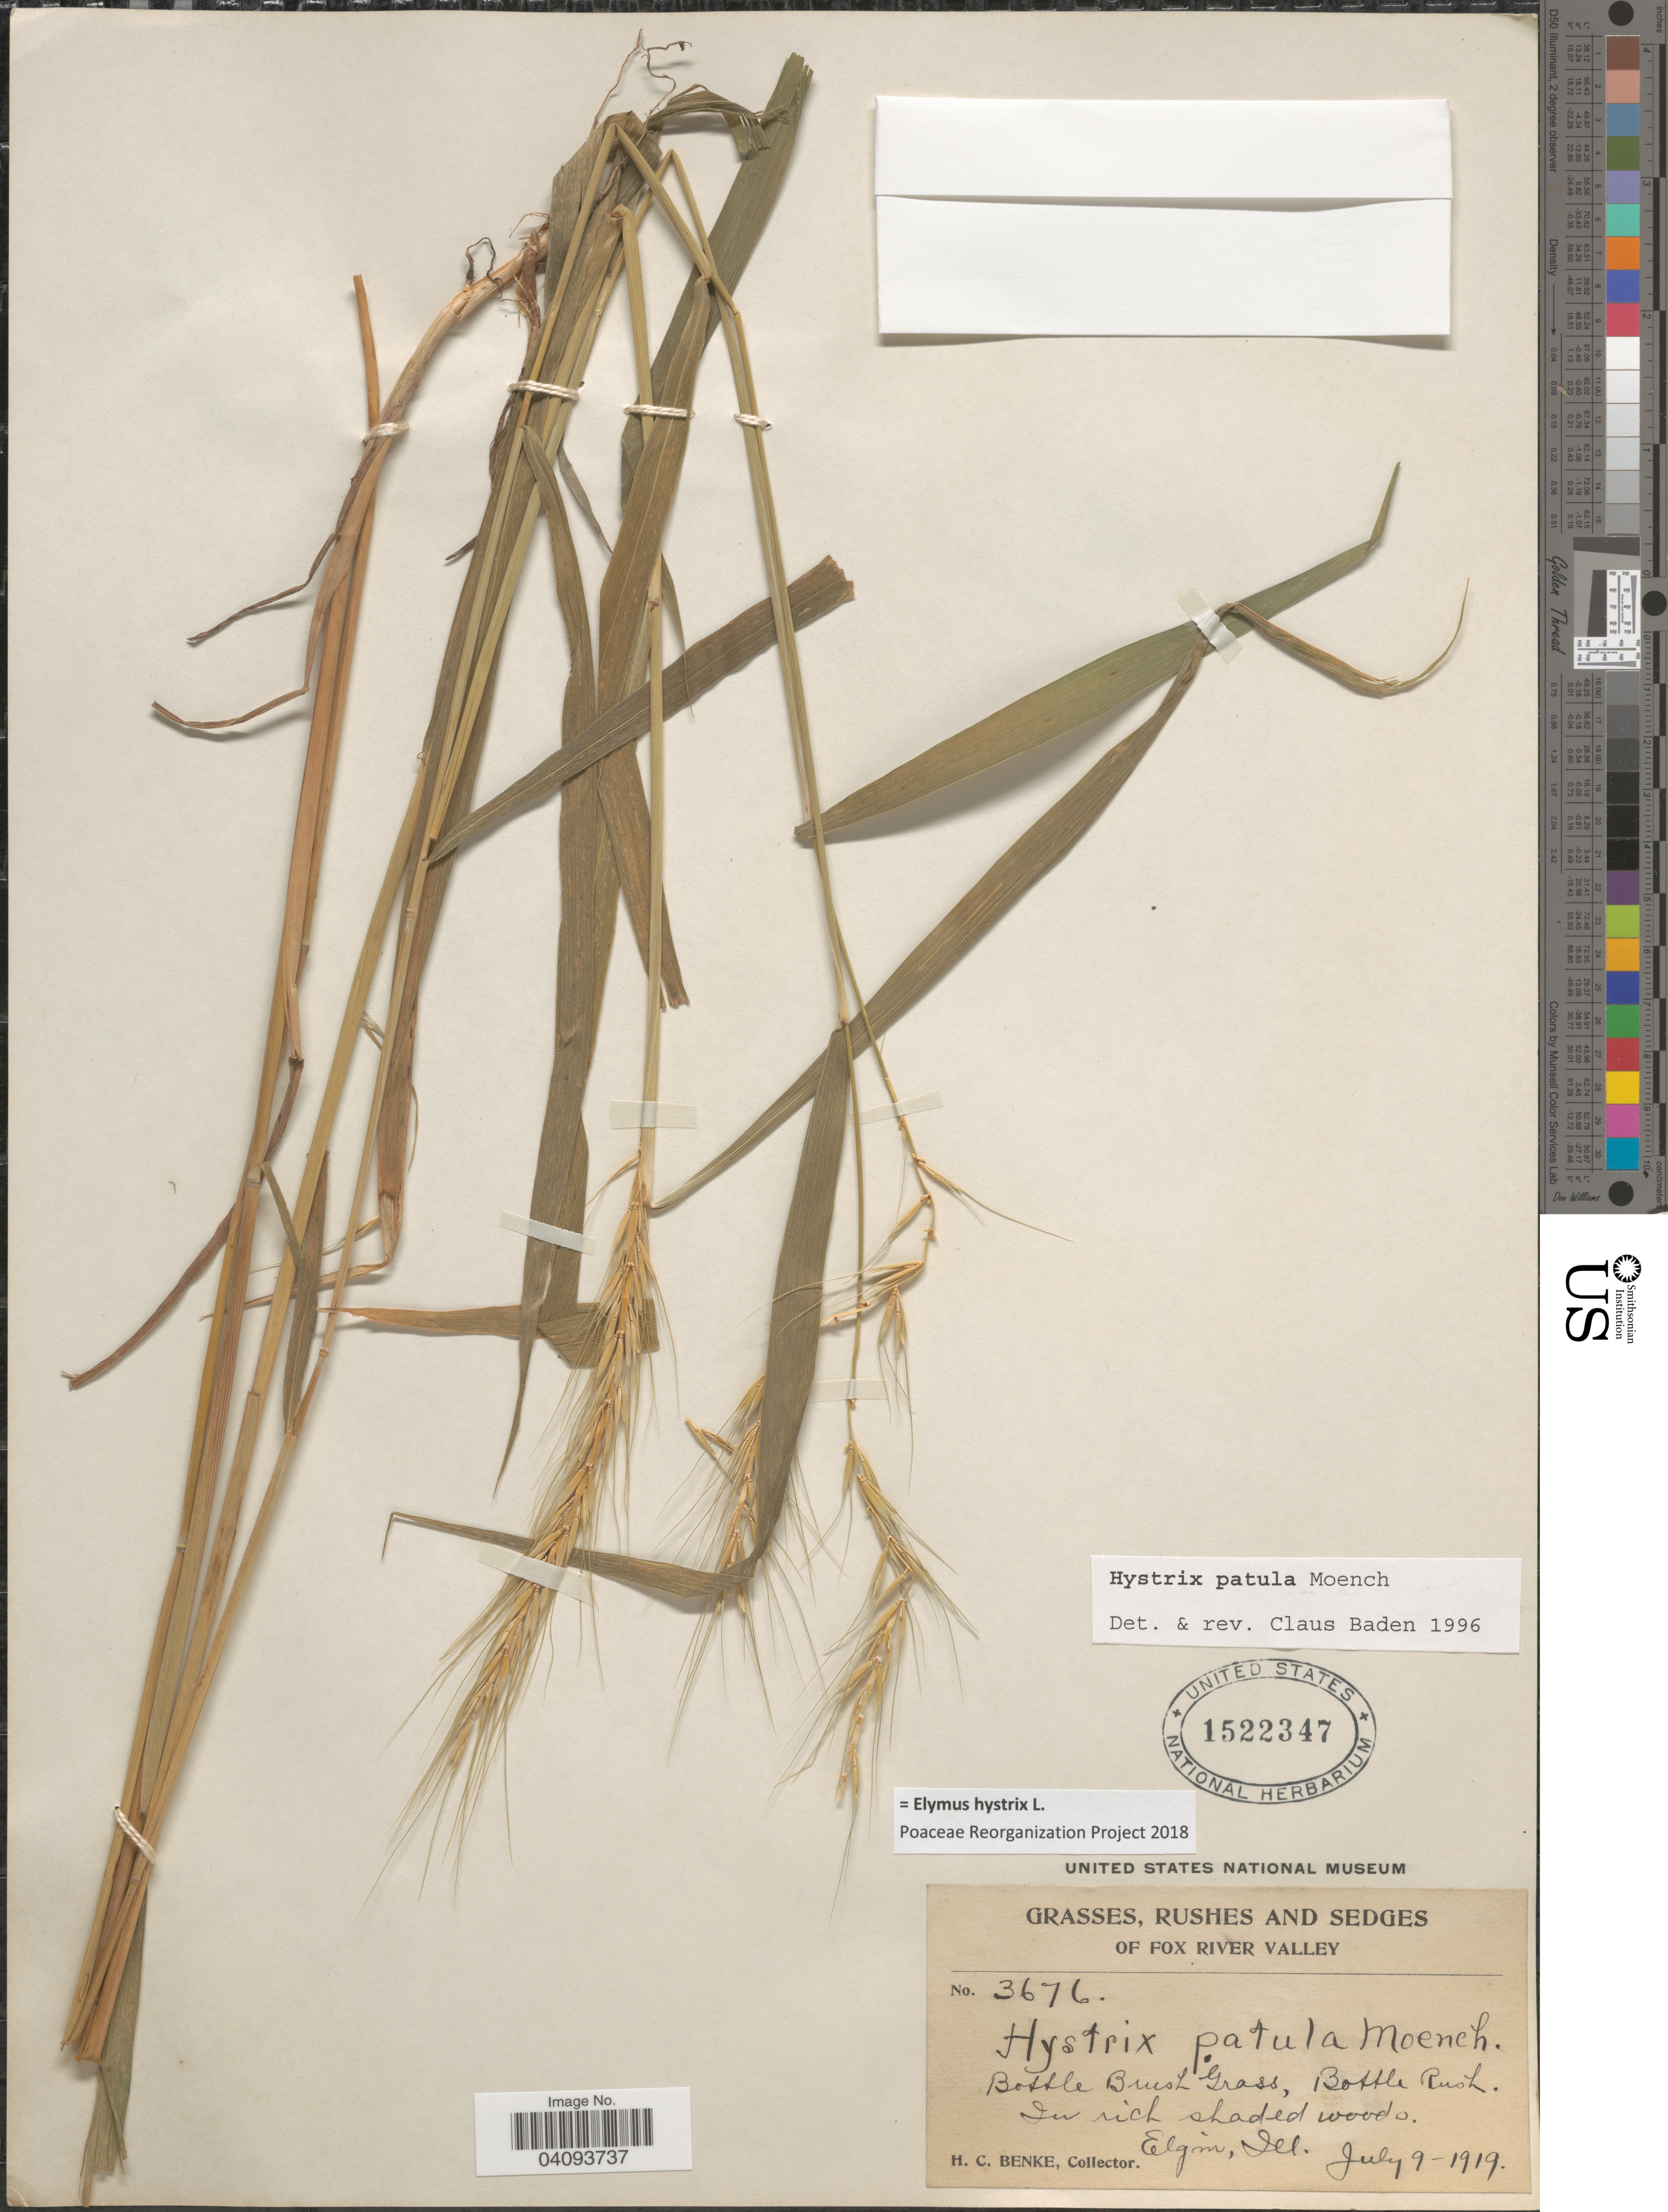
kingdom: Plantae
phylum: Tracheophyta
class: Liliopsida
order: Poales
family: Poaceae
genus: Elymus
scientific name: Elymus hystrix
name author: L.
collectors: H. Benke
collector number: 3676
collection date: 1919-07-09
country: United States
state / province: Illinois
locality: Fox River Valley. Elgin.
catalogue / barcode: US 1522347